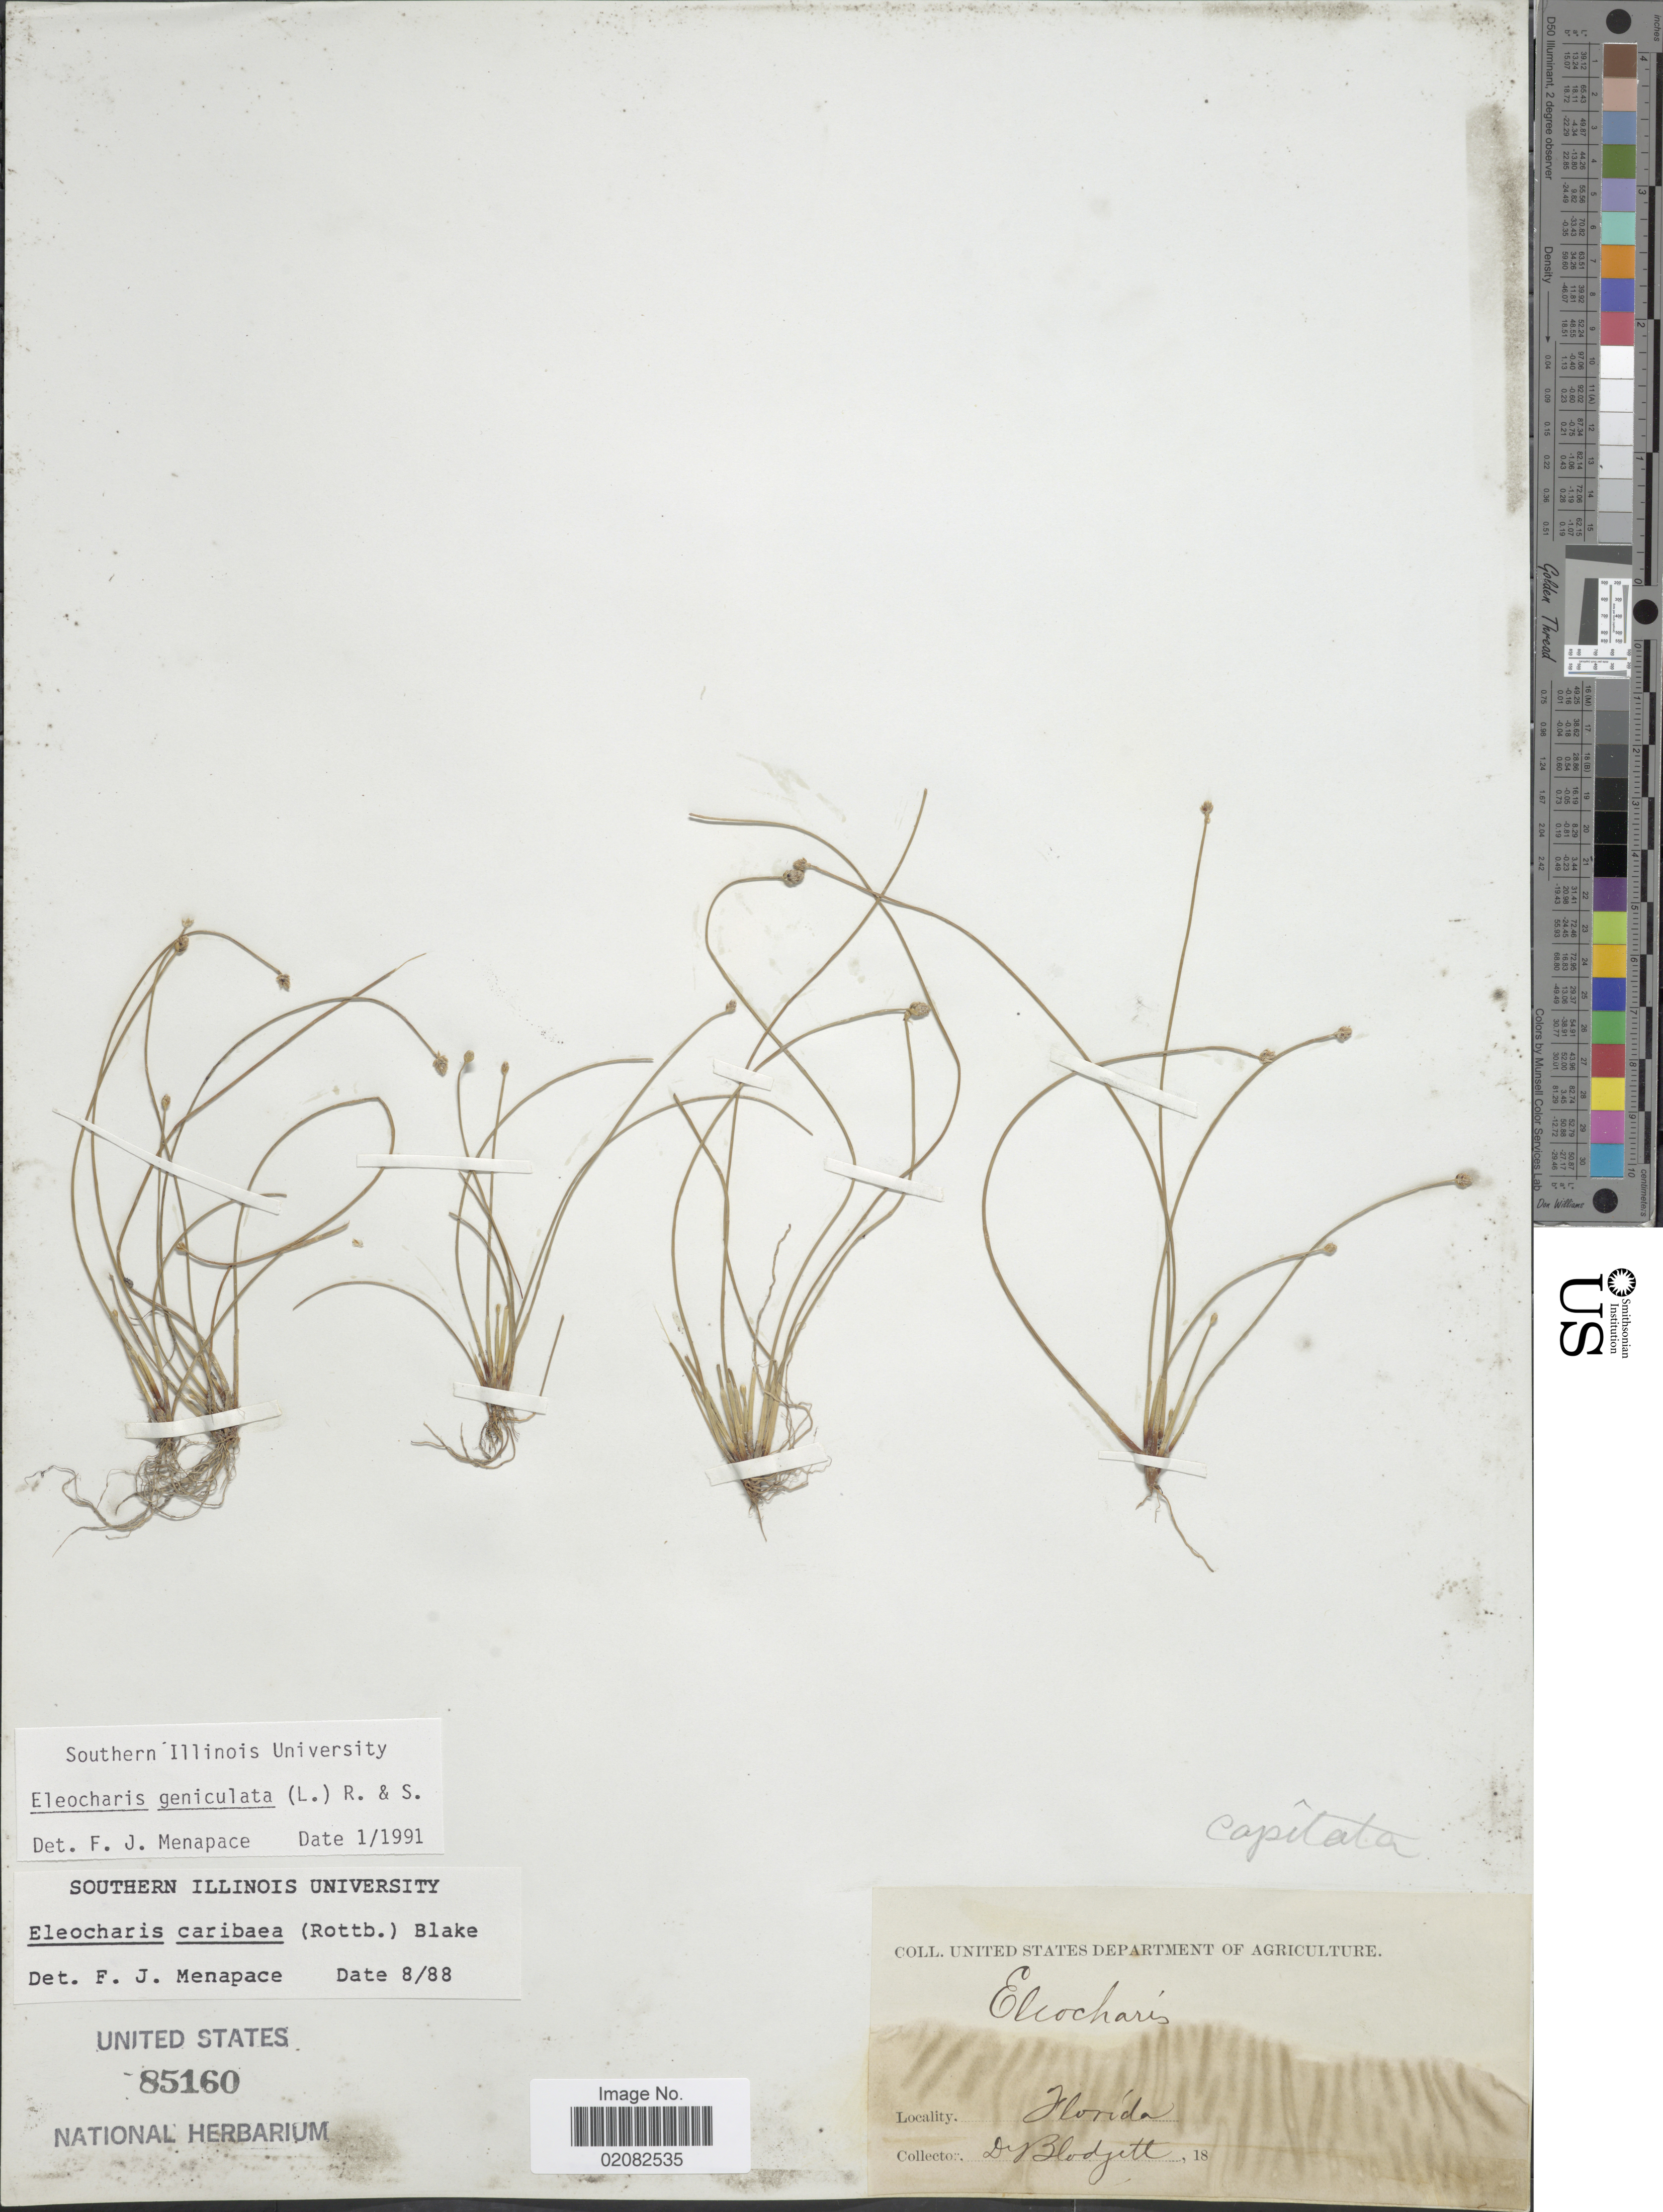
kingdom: Plantae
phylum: Tracheophyta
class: Liliopsida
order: Poales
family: Cyperaceae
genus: Eleocharis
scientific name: Eleocharis geniculata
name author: (L.) Roem. & Schult.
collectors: Blodgett, --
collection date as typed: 18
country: United States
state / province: Florida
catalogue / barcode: US 85160